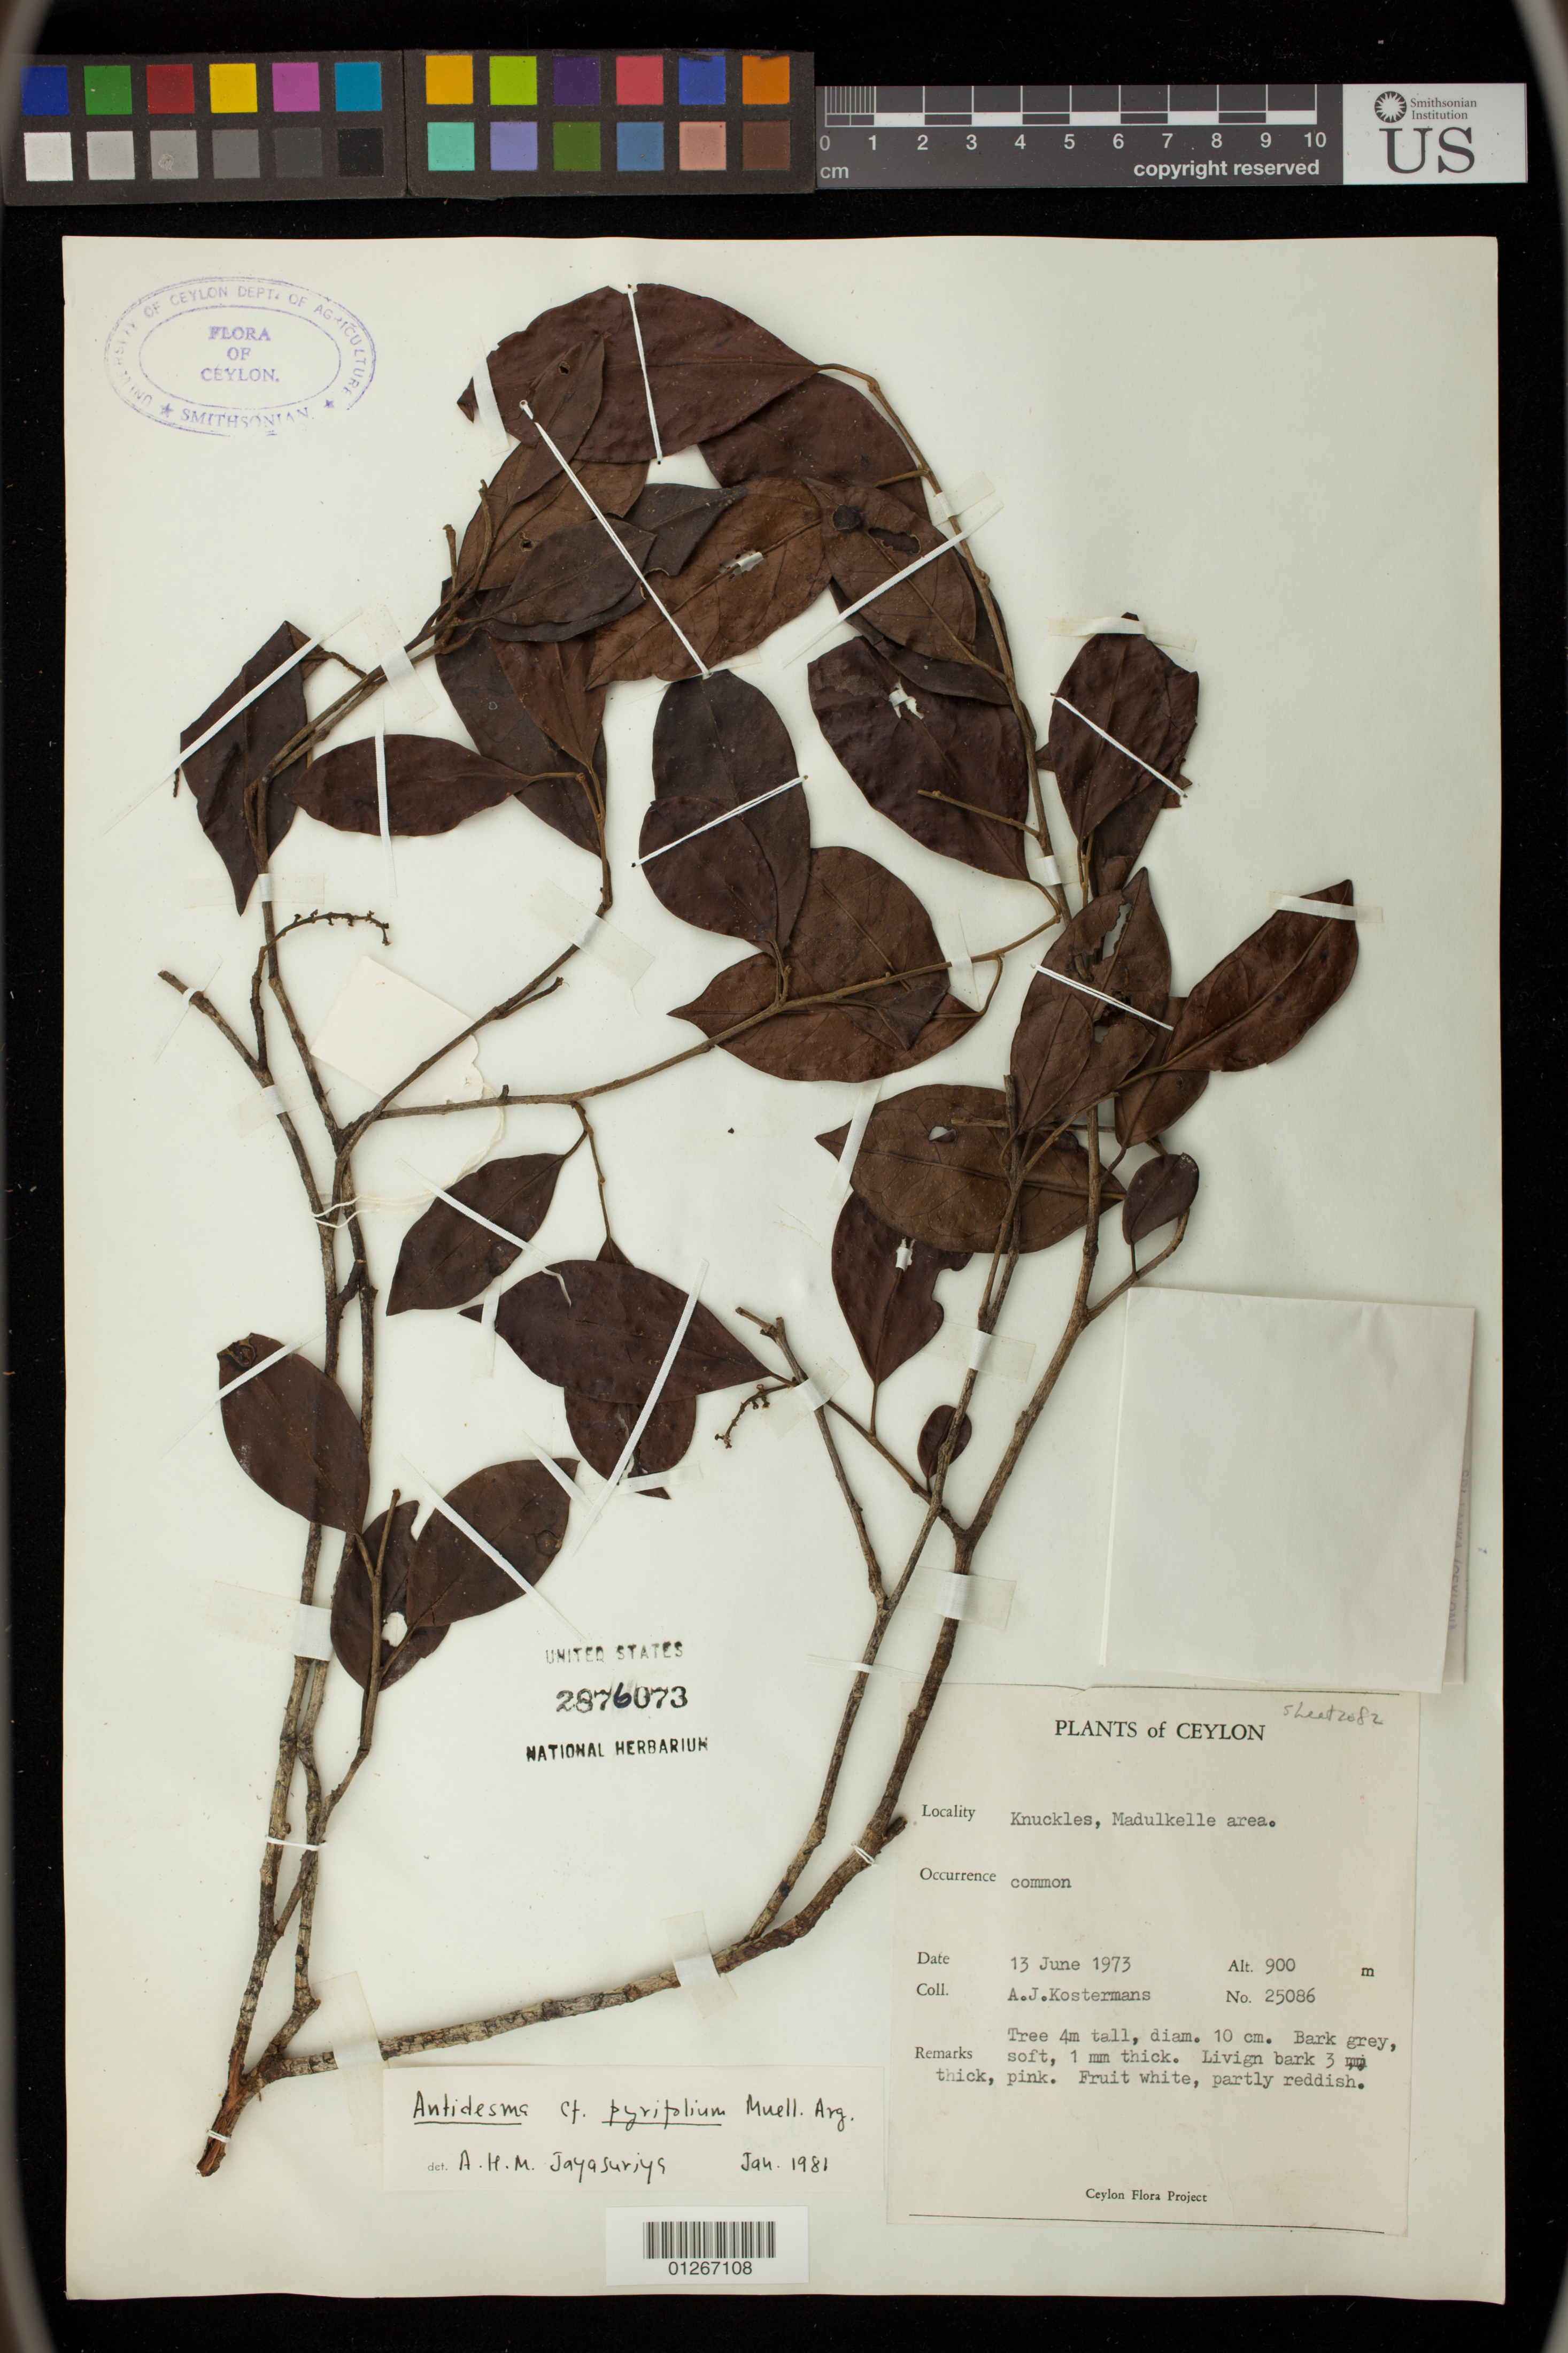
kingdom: Plantae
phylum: Tracheophyta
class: Magnoliopsida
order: Malpighiales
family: Phyllanthaceae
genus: Antidesma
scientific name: Antidesma pyrifolium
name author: Müll. Arg.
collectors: A. J. G. Kostermans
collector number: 25086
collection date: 1973-06-13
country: Sri Lanka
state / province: Central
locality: Knuckles, Madulkellle area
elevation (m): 900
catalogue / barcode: US 2876073